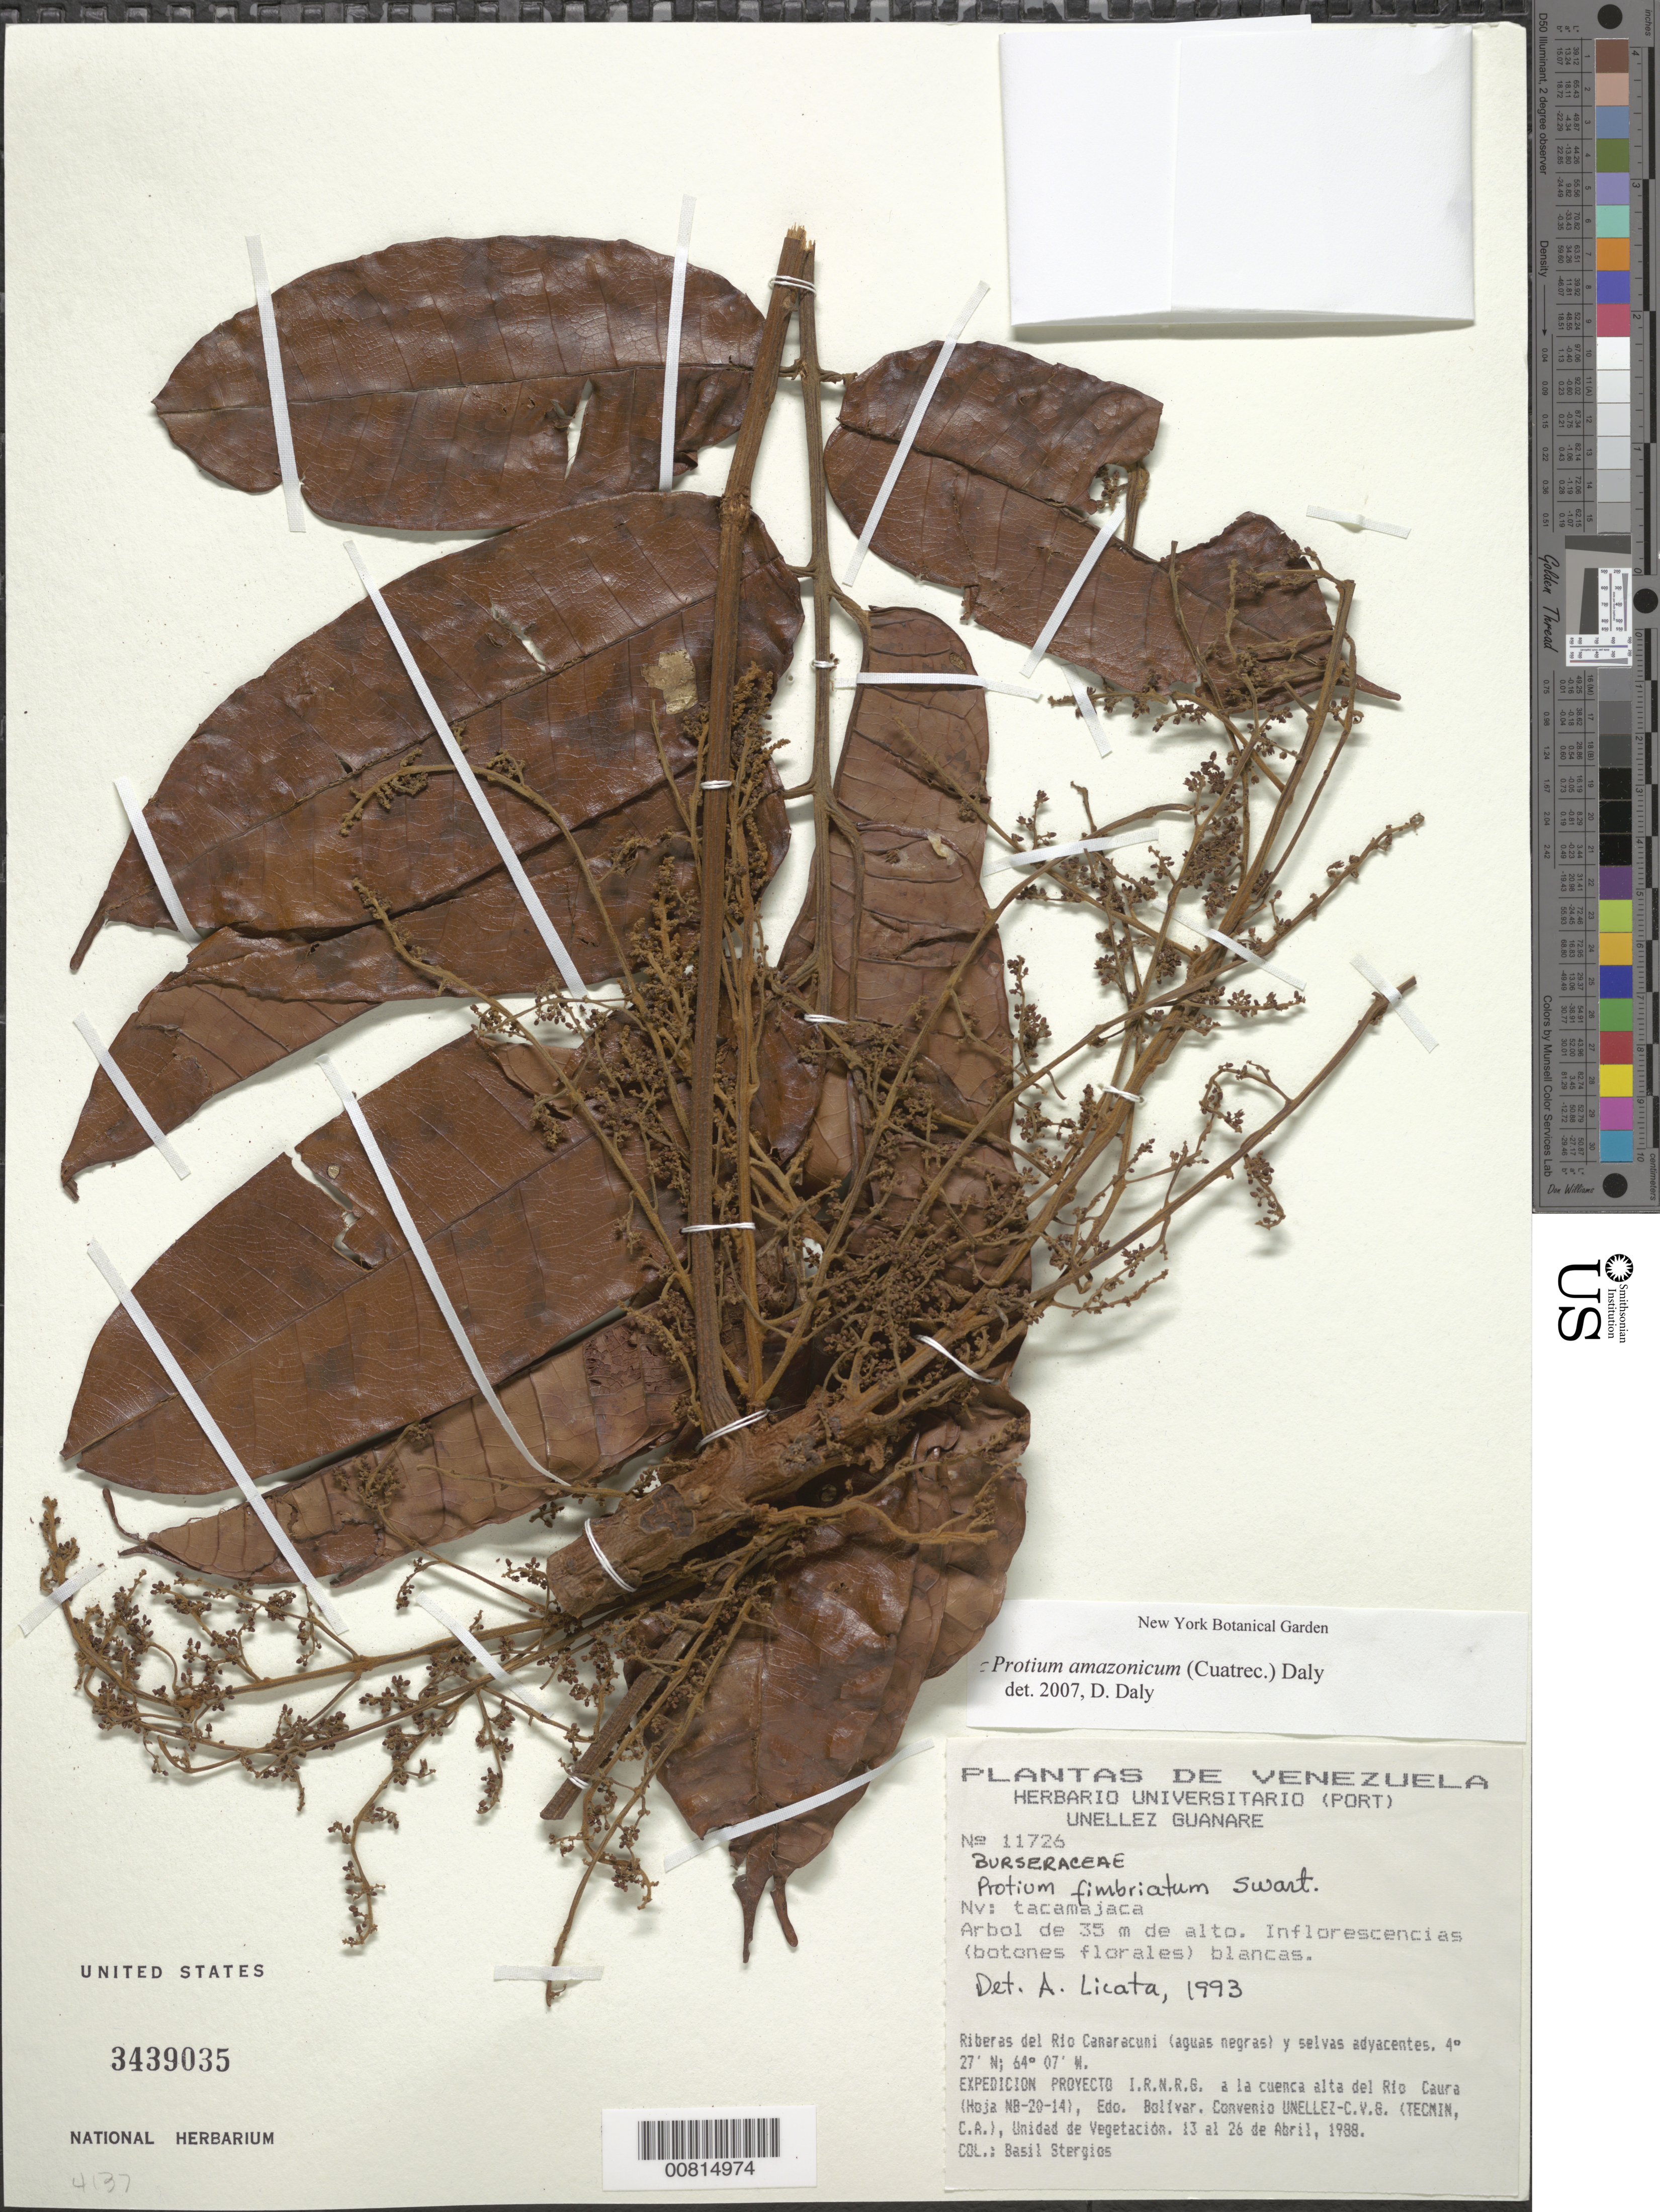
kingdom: Plantae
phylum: Tracheophyta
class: Magnoliopsida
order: Sapindales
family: Burseraceae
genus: Protium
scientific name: Protium fimbriatum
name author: Swart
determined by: Licata, A., (PORT), Univ. Nac. Exp. de los Llanos Ezequiel Zamora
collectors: B. G. Stergios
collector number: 11726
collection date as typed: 13-Apr-88 to 26-Apr-88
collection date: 1988-04-13/1988-04-26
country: Venezuela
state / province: Bolívar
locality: Río Canaracuni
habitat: Riberas del río (aguas negras) y selvas adyacentes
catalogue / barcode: US 3439035